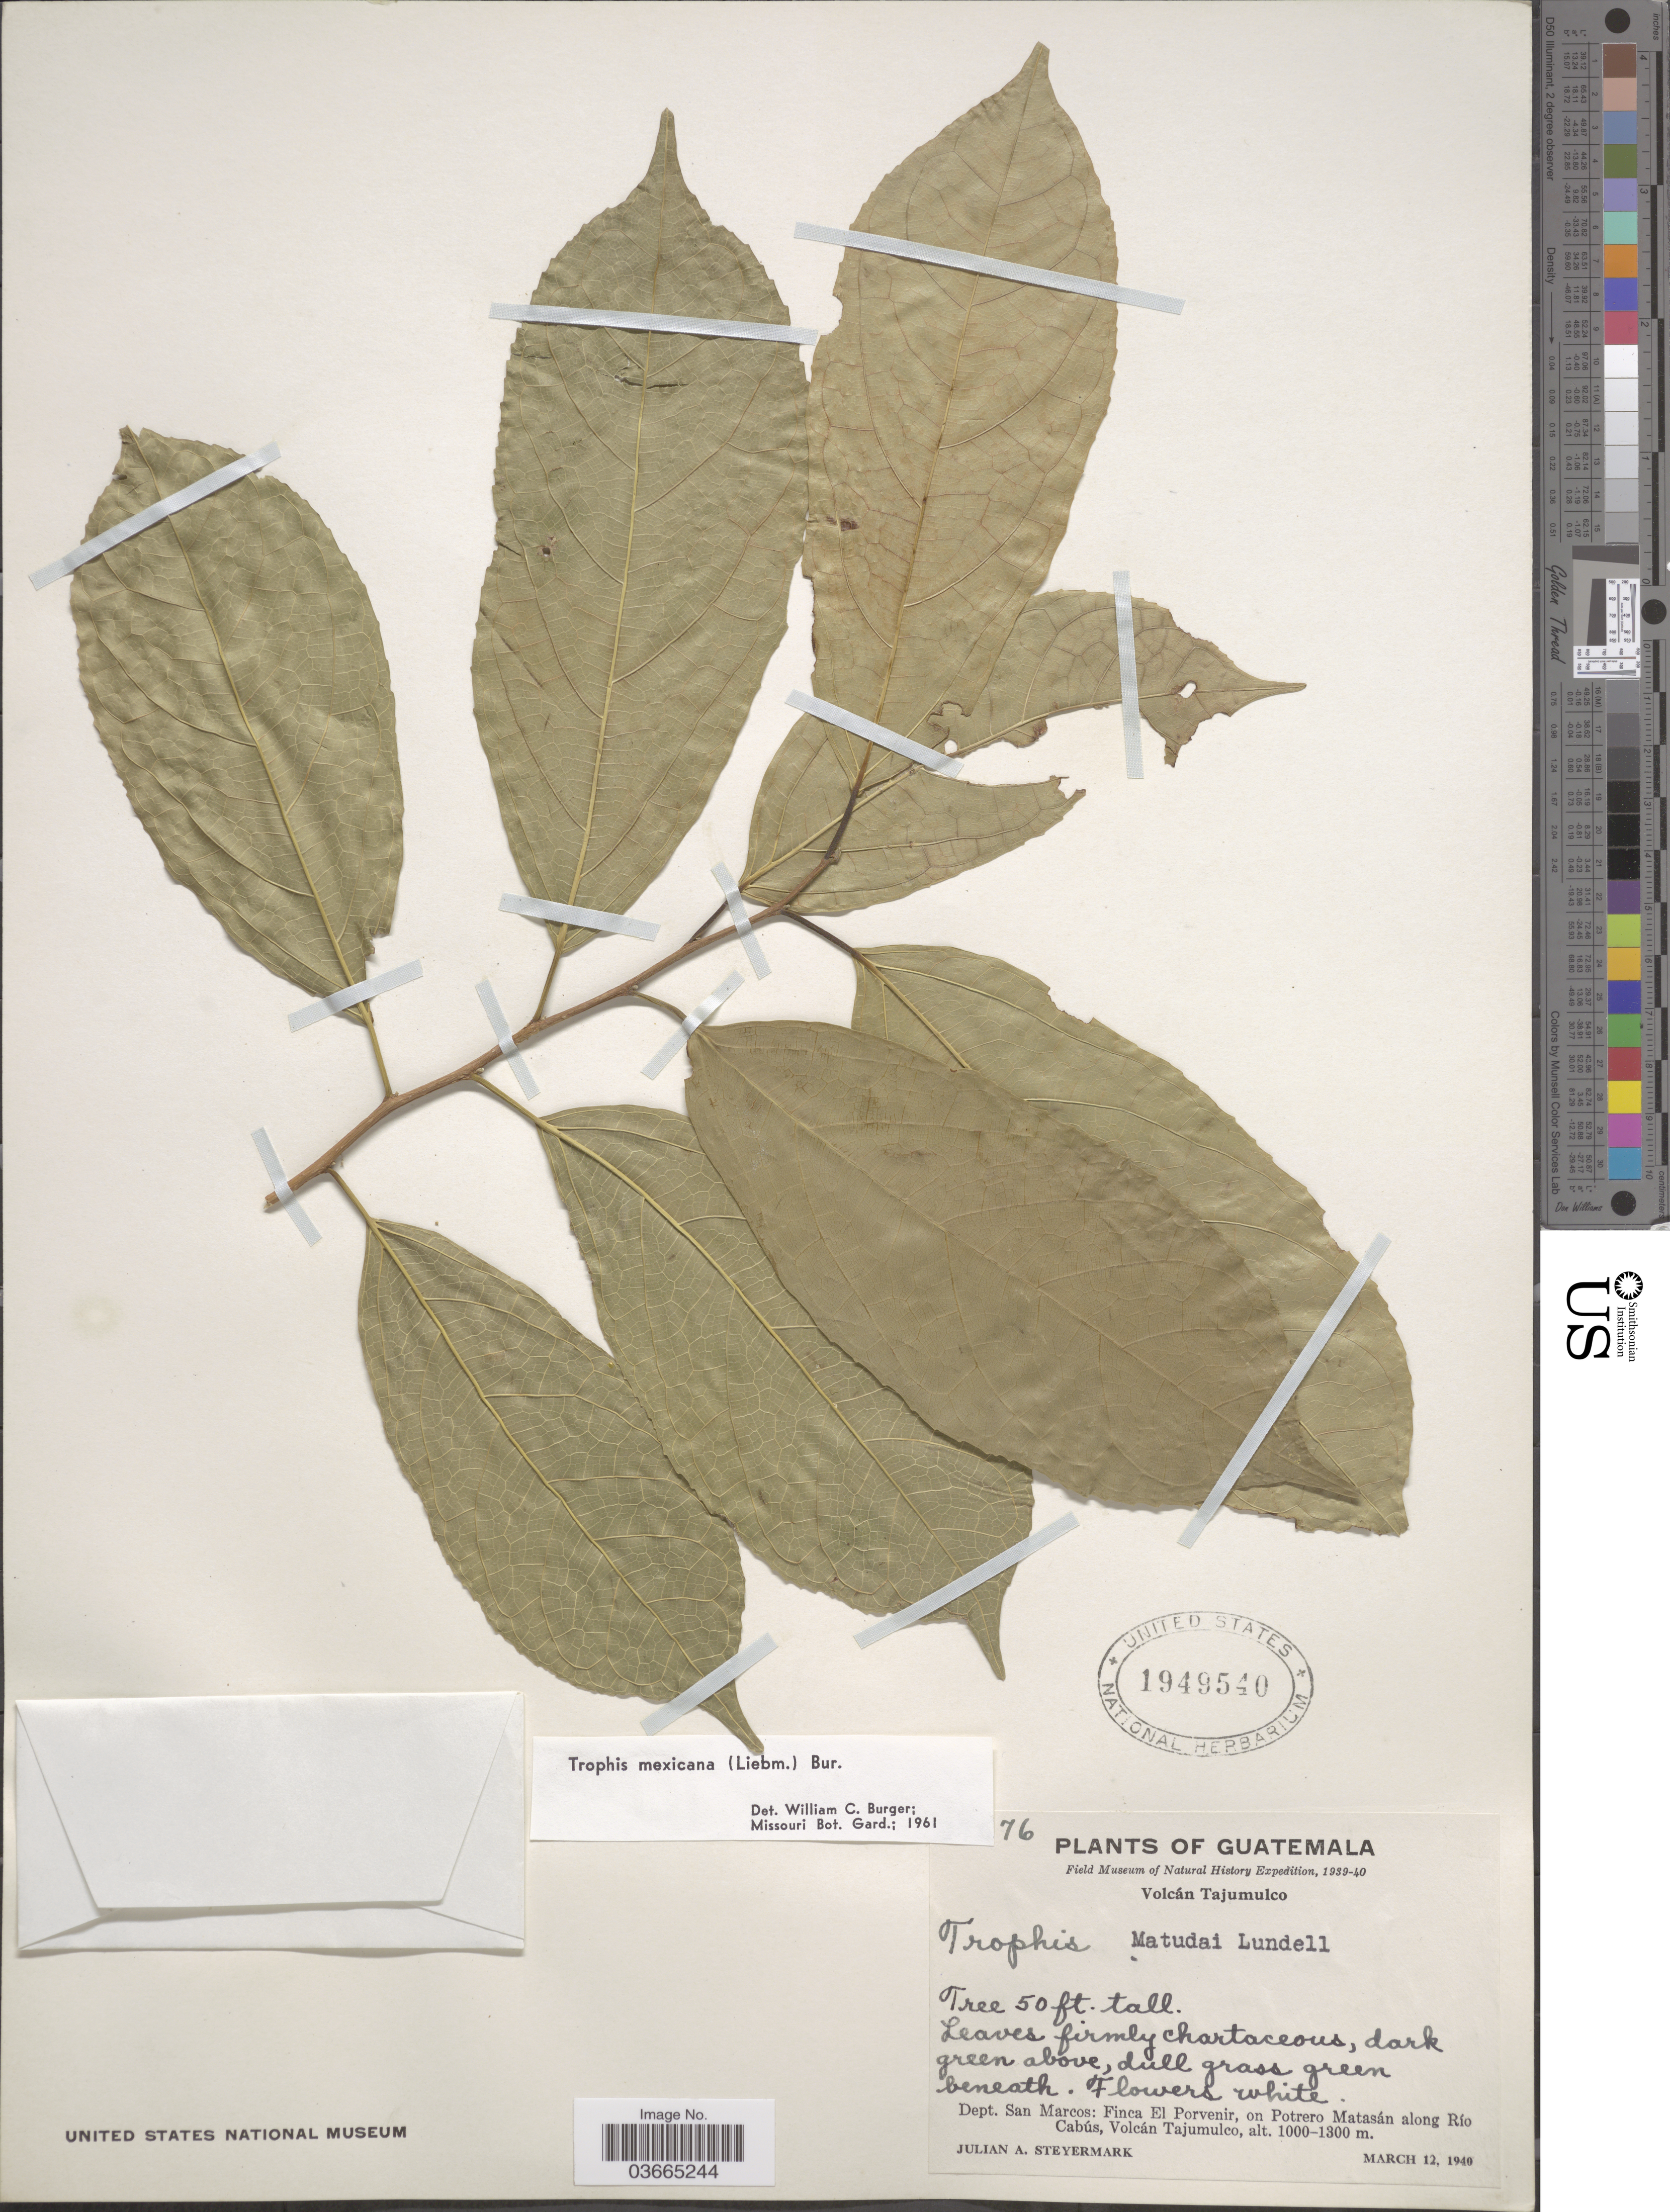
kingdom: Plantae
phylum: Tracheophyta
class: Magnoliopsida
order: Rosales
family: Moraceae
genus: Trophis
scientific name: Trophis mexicana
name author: (Liebm.) Bureau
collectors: J. Steyermark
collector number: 76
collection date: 1940-03-12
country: Guatemala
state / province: San Marcos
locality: Volcán Tajamulco. Dept. San Marcos: Finca El Porvenir, on Potrero Matasán along Río Cabús, Volcán Tajamulco.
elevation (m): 1000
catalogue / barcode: US 1949540